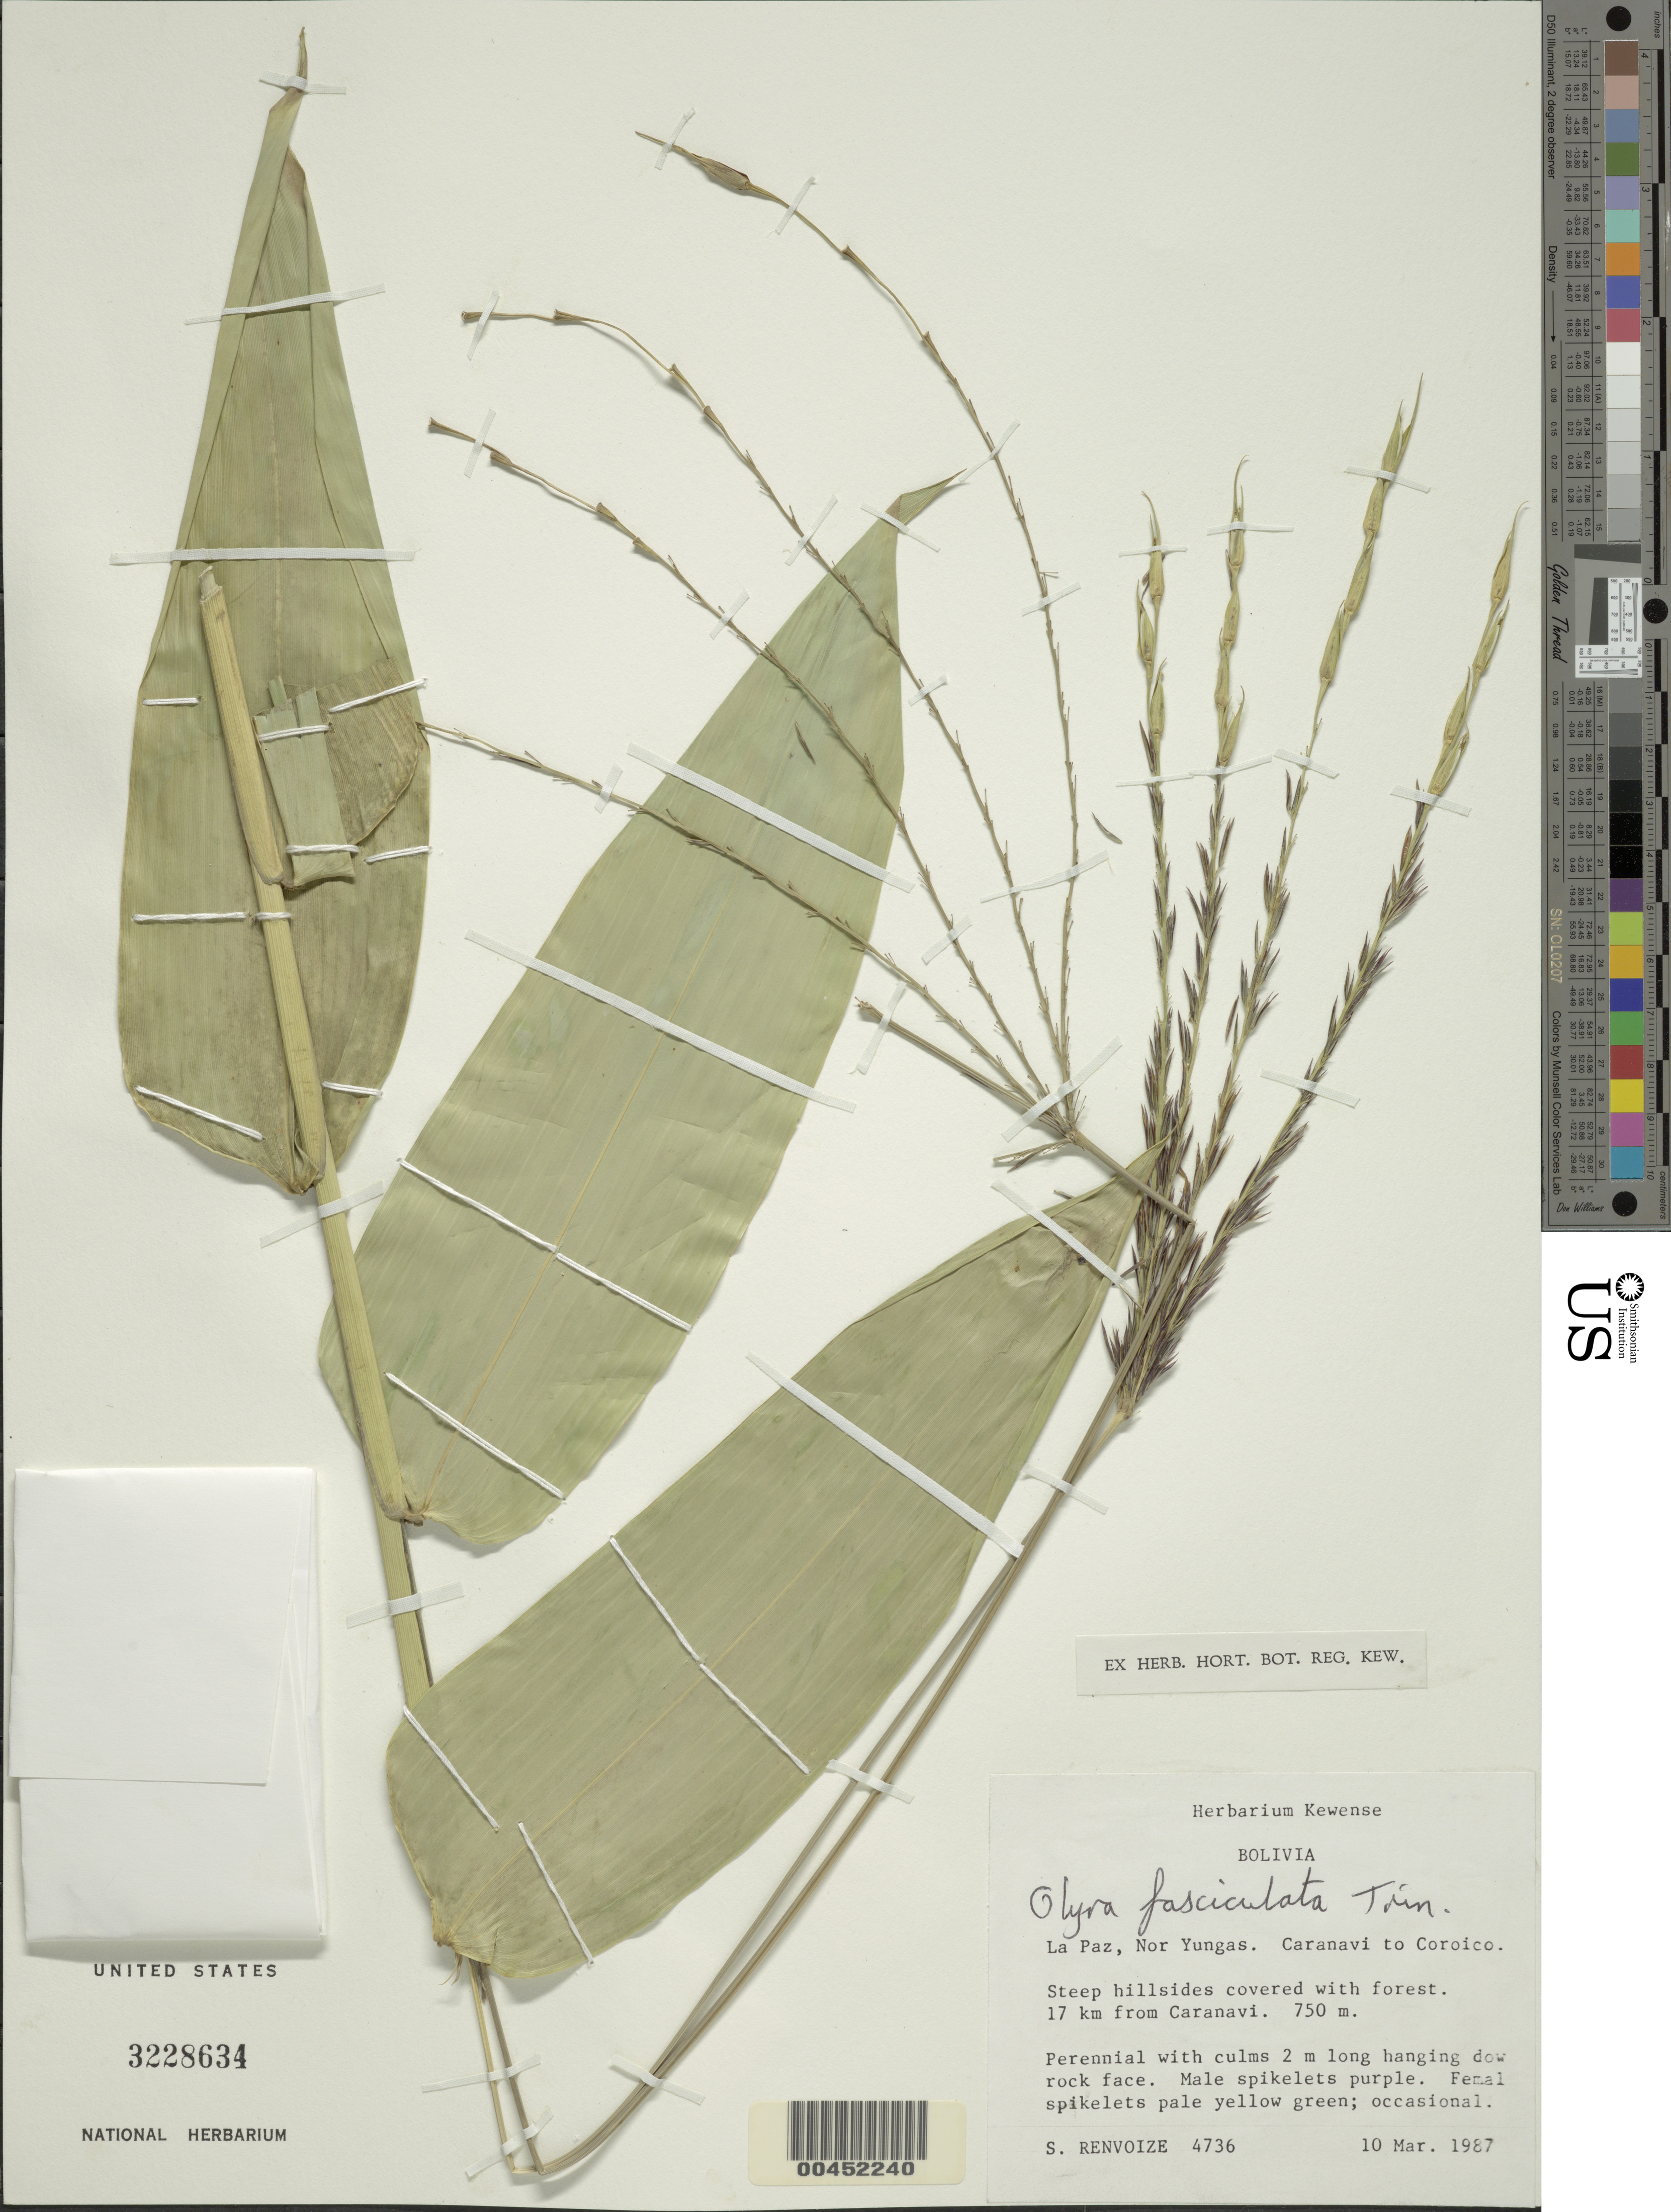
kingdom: Plantae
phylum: Tracheophyta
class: Liliopsida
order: Poales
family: Poaceae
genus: Olyra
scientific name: Olyra fasciculata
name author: Trin.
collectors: S. A. Renvoize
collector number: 4736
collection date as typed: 10 Mar 1987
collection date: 1987-03-10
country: Bolivia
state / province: La Paz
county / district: Nor Yungas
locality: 17 km from Caranavi, Caranavi to Coroico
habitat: Steep hillsides covered with forest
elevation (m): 750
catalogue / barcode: US 3228634